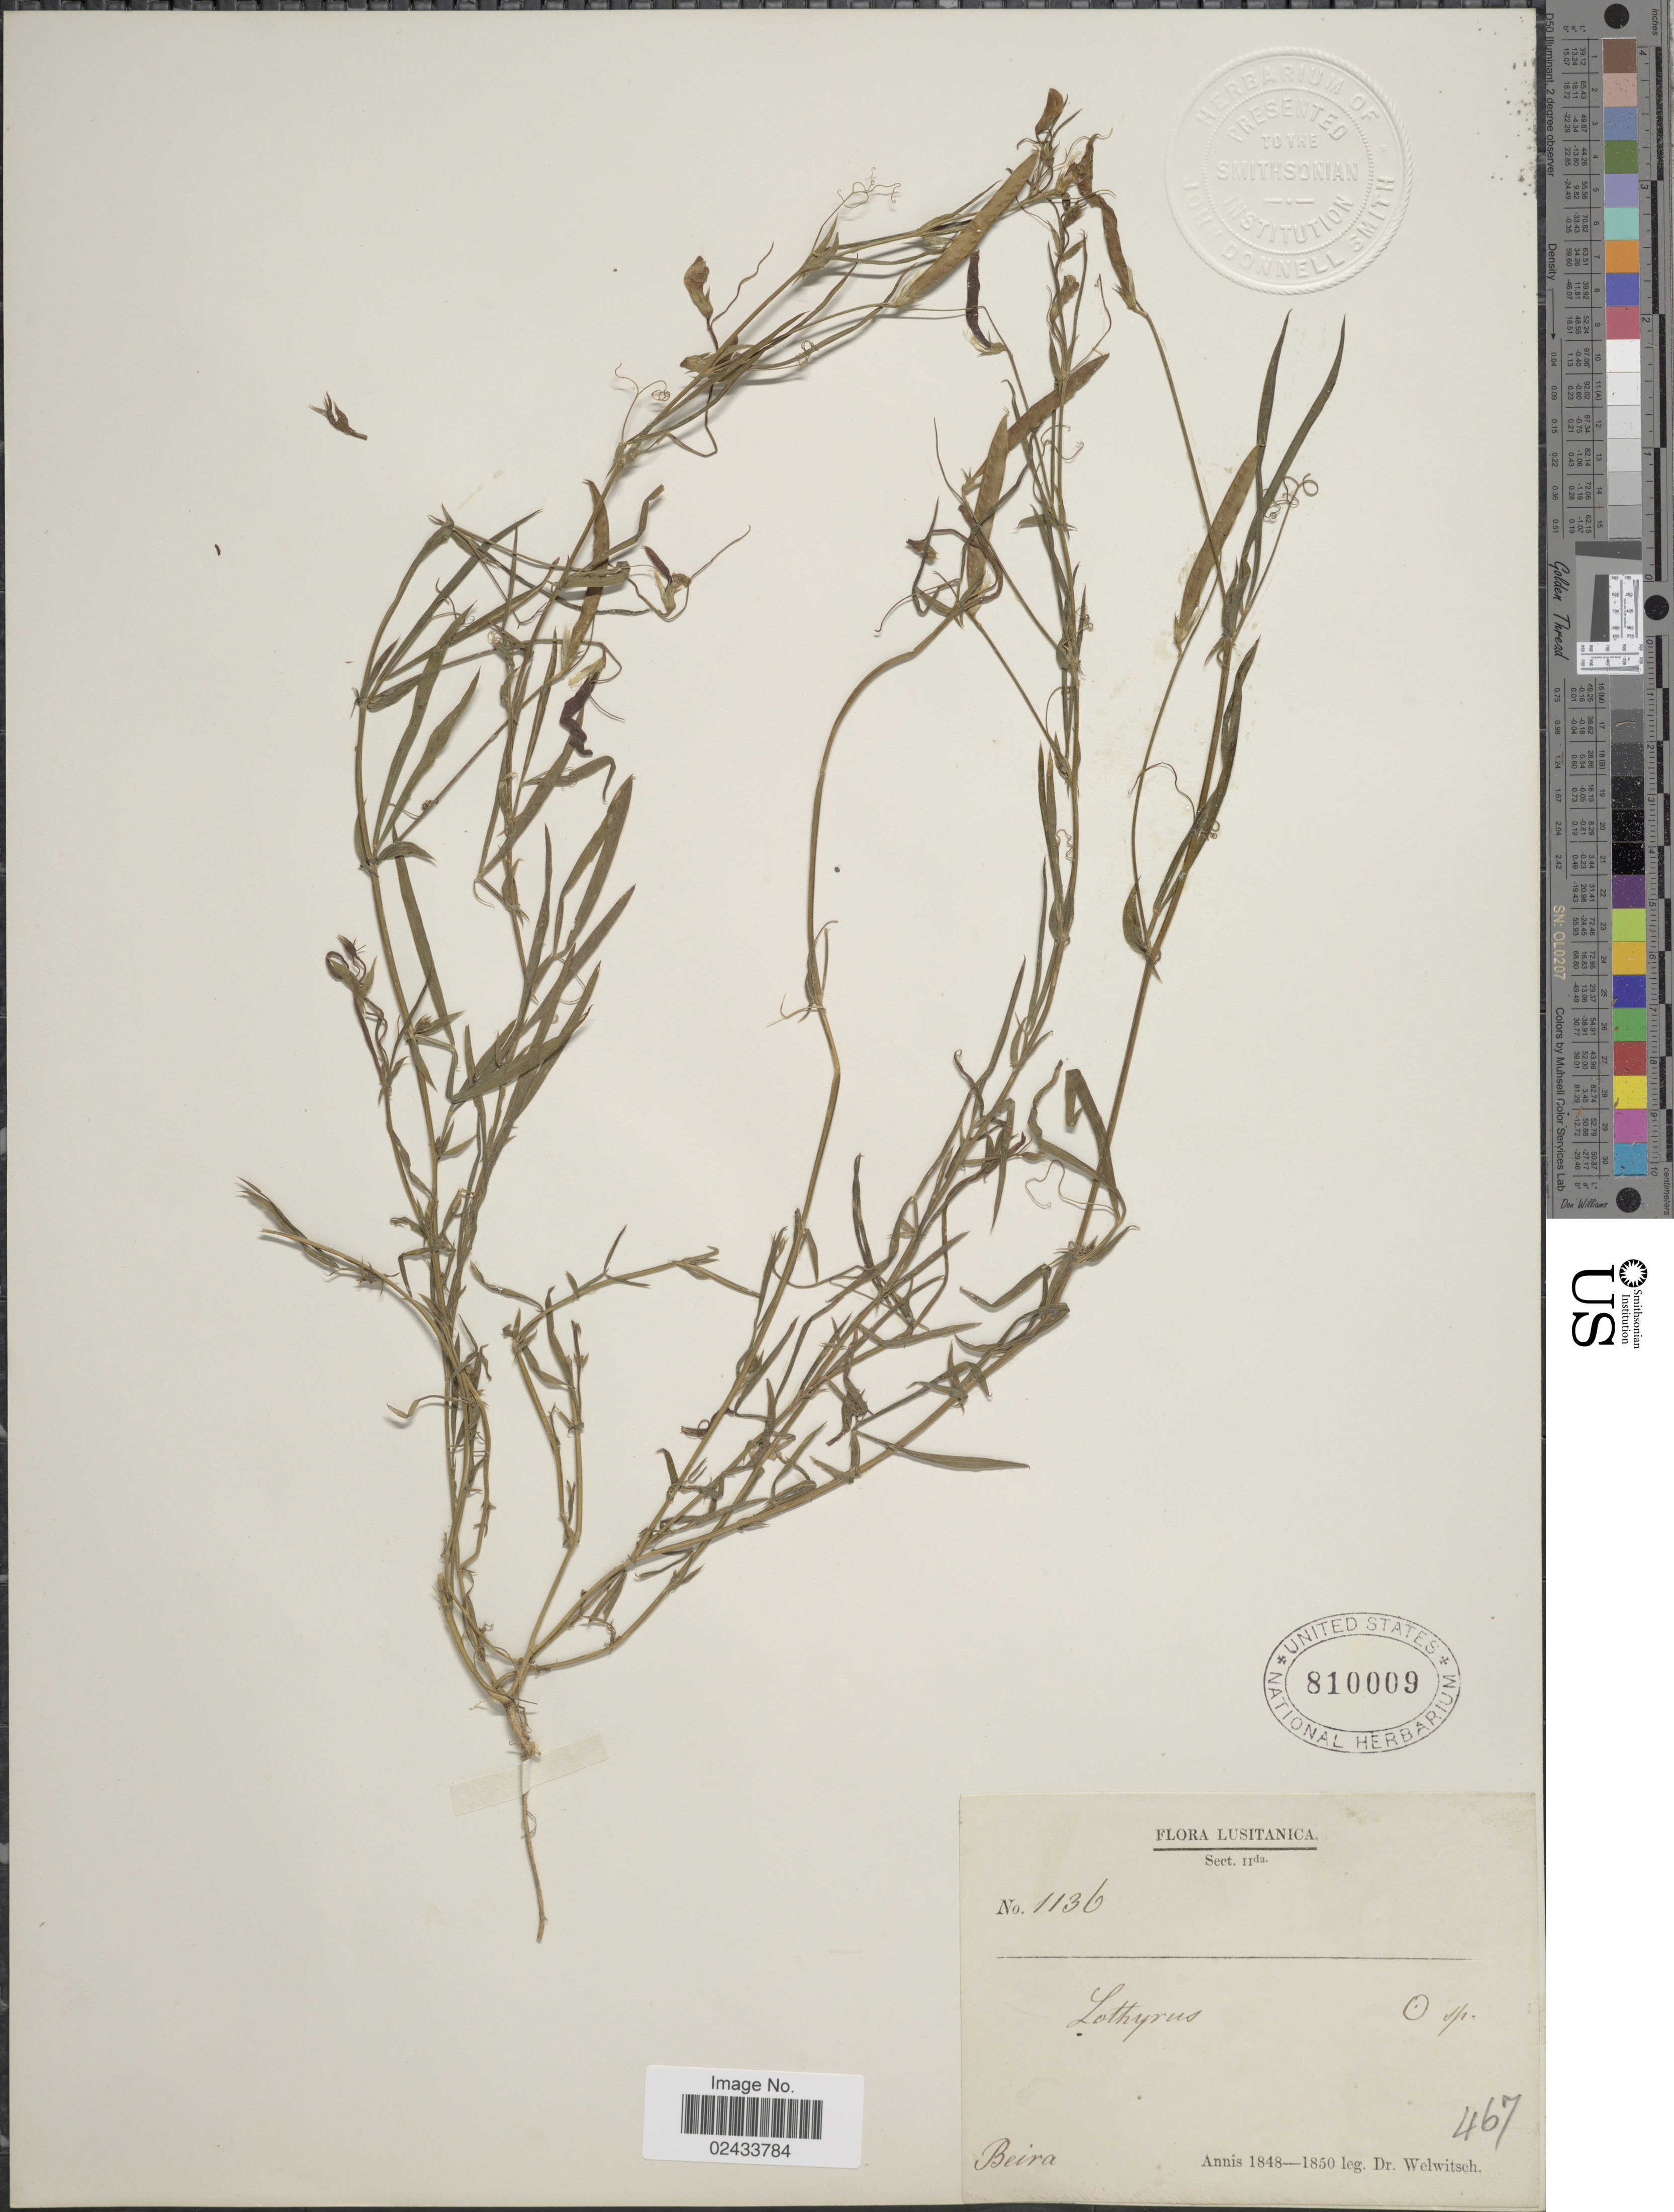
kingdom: Plantae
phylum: Tracheophyta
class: Magnoliopsida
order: Fabales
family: Fabaceae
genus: Lathyrus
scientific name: Lathyrus sp.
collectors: -. Welwitsch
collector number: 1136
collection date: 1848/1850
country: Portugal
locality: Lusitanica, Beira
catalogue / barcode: US 810009